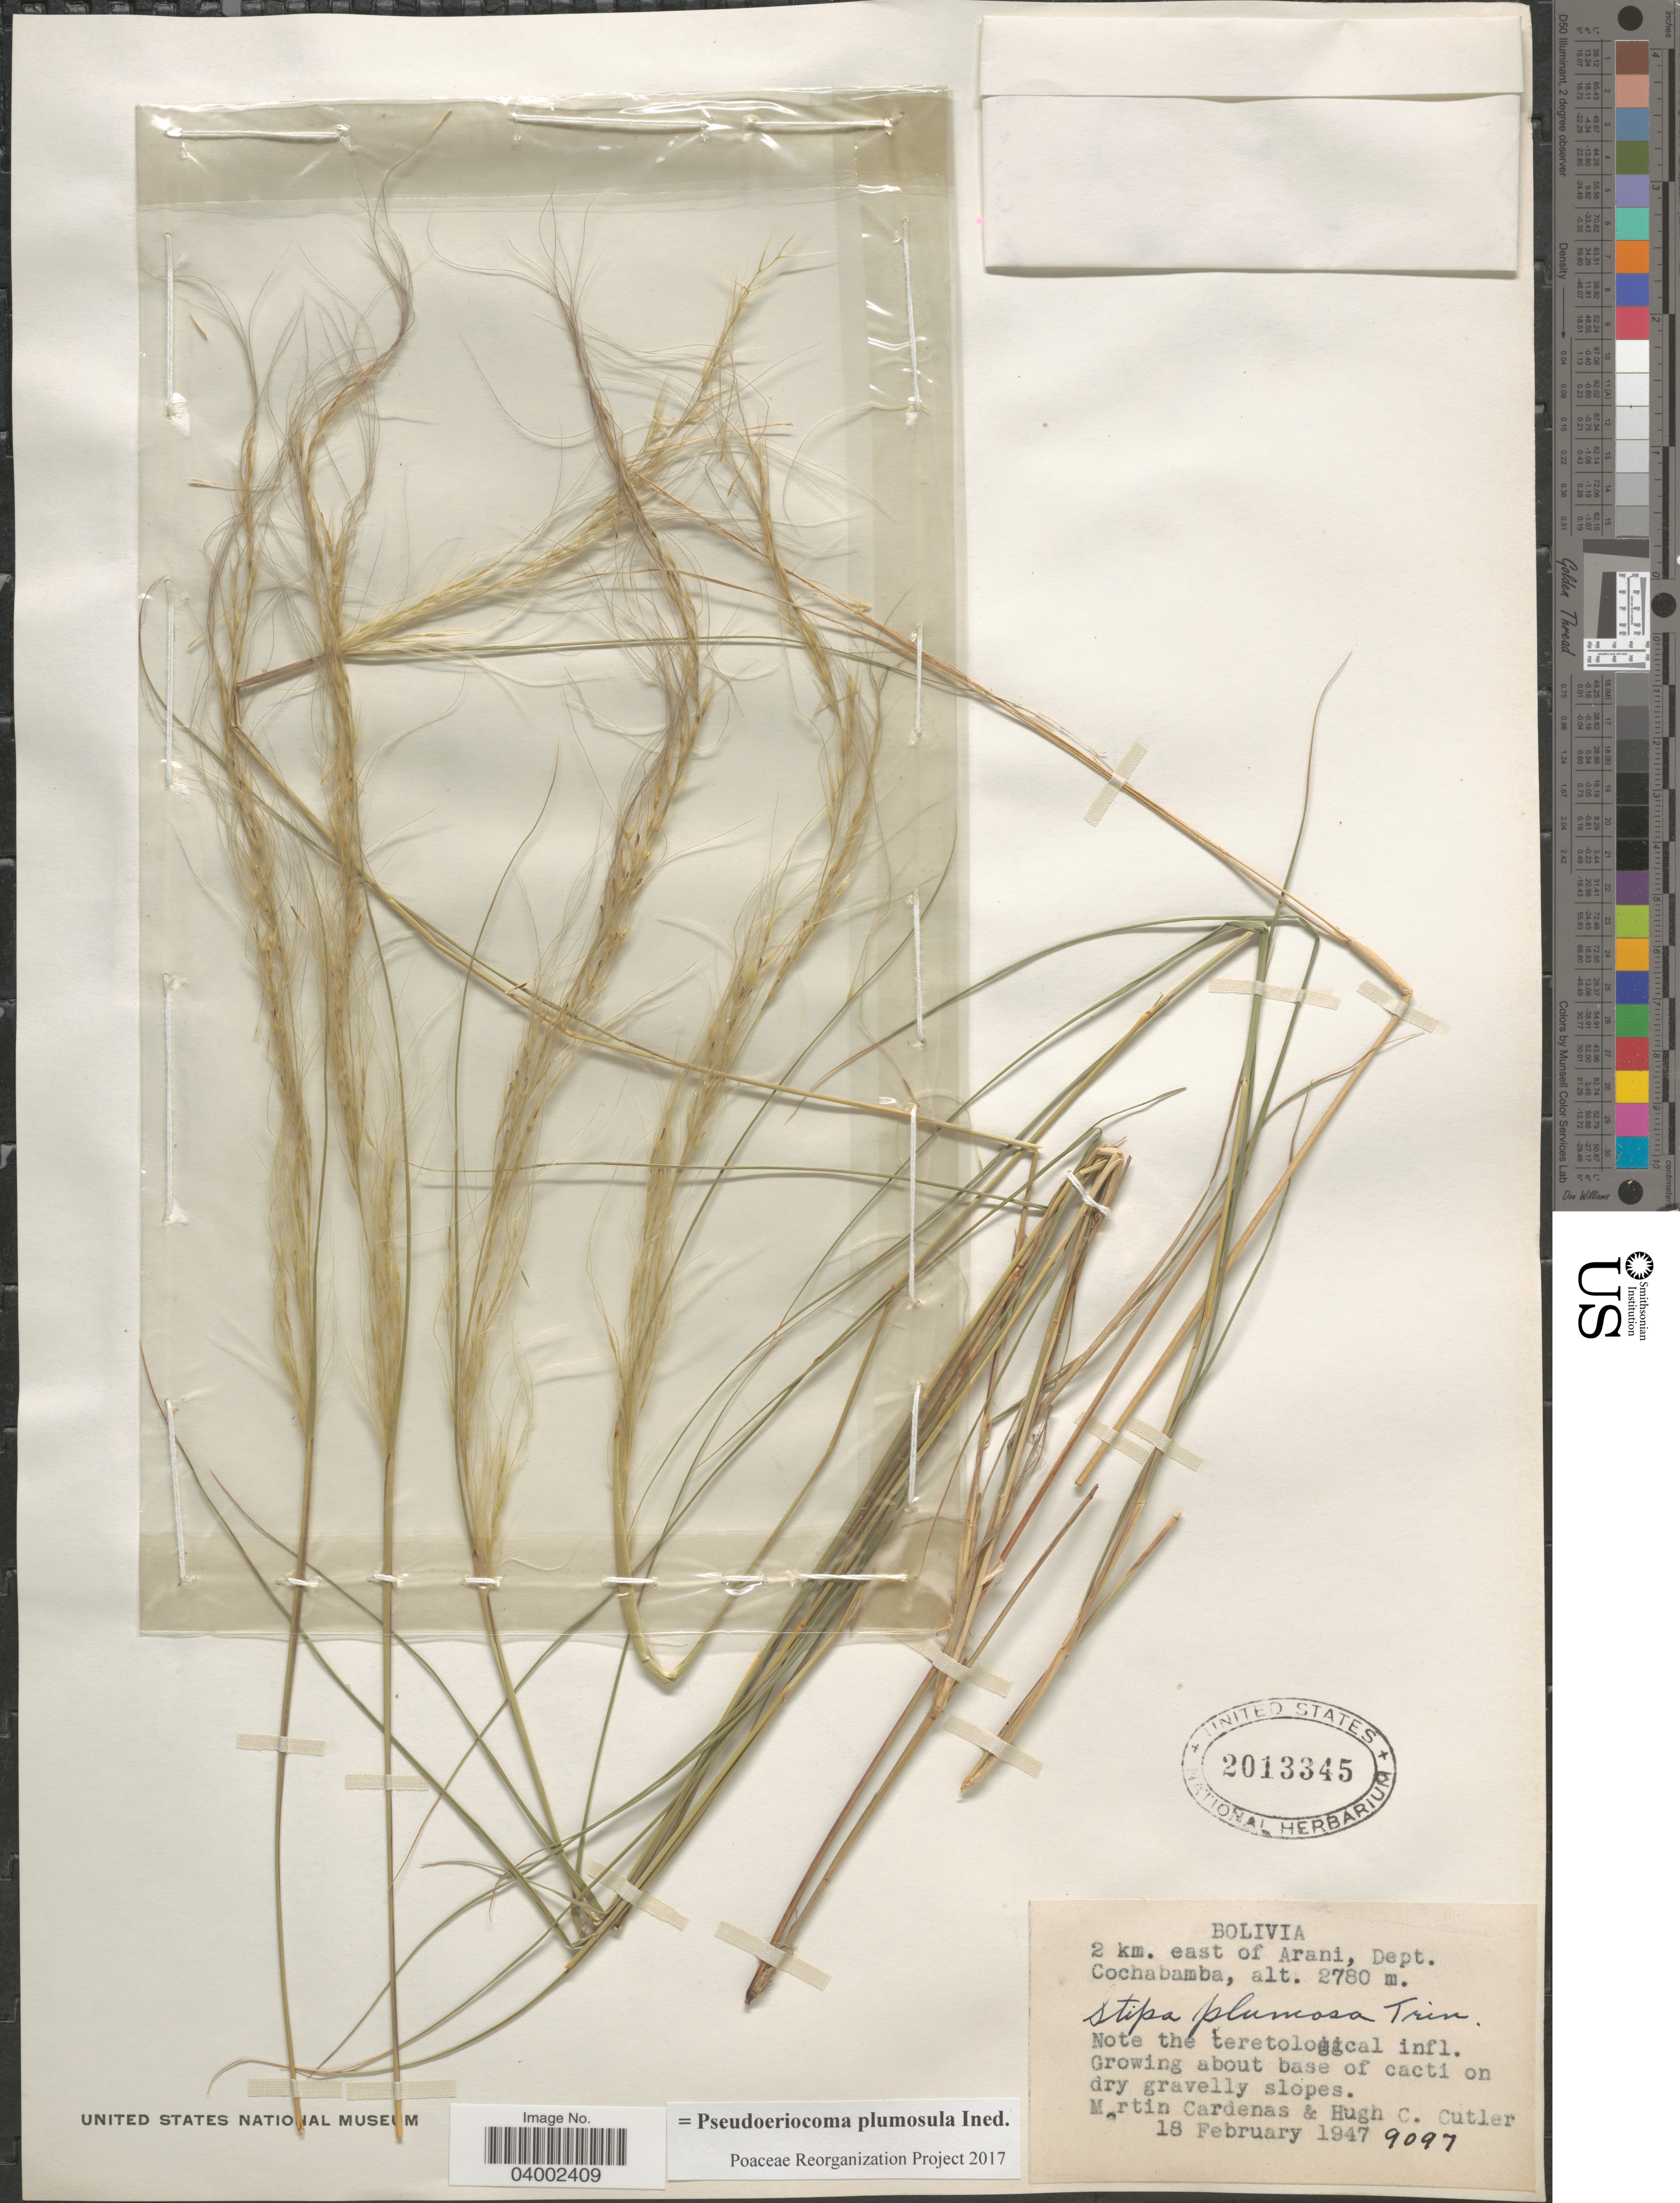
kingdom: Plantae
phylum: Tracheophyta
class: Liliopsida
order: Poales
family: Poaceae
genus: Pseudoeriocoma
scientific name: Pseudoeriocoma plumosula ined.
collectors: M. Cárdenas & H. C. Cutler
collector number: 9097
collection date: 1947-02-18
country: Bolivia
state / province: Cochabamba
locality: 2 km. east of Arani, Dept. Cochabamba.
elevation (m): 2780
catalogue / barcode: US 2013345